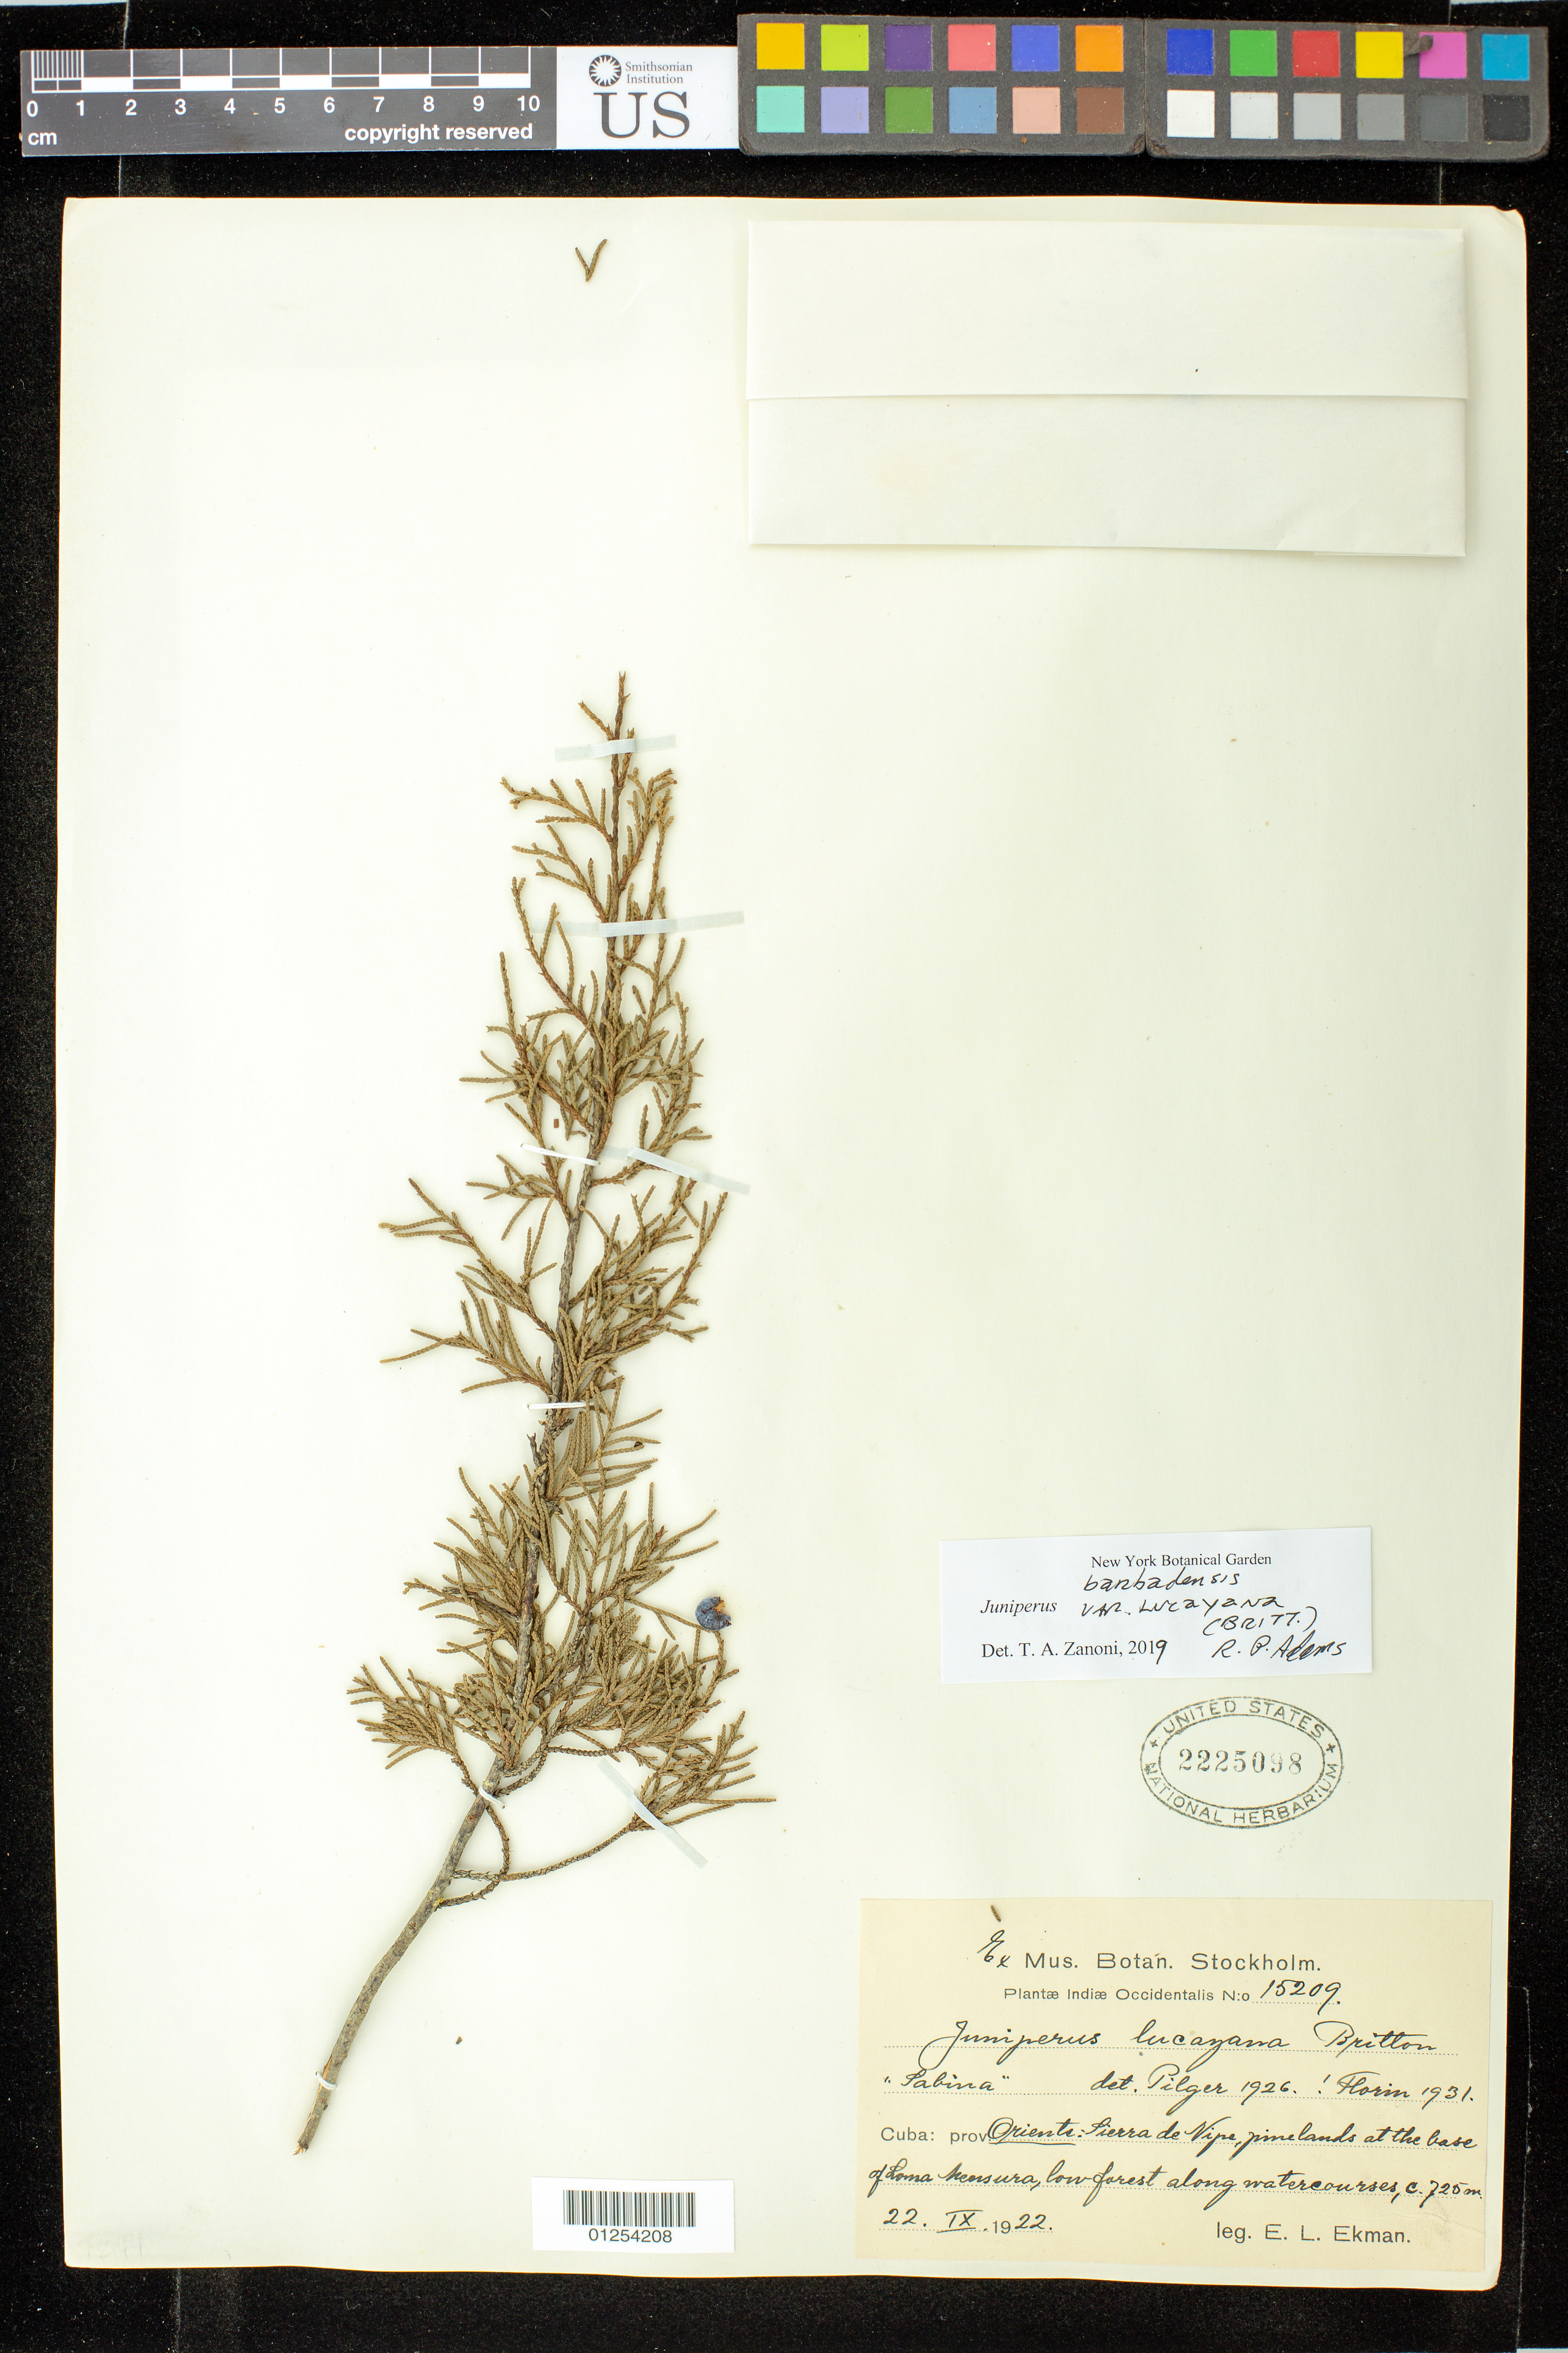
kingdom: Plantae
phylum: Tracheophyta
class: Pinopsida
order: Pinales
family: Cupressaceae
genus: Juniperus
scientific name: Juniperus barbadensis var. lucayana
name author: (Britton) R.P. Adams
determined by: Zanoni, T. A., (NY), New York Botanical Garden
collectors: E. L. Ekman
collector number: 15209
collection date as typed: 22 Sep 1922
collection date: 1922-09-22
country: Cuba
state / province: Holguín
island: Cuba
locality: Sierra de Nipe at base of Loma Mensura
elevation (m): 725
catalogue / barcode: US 2225098